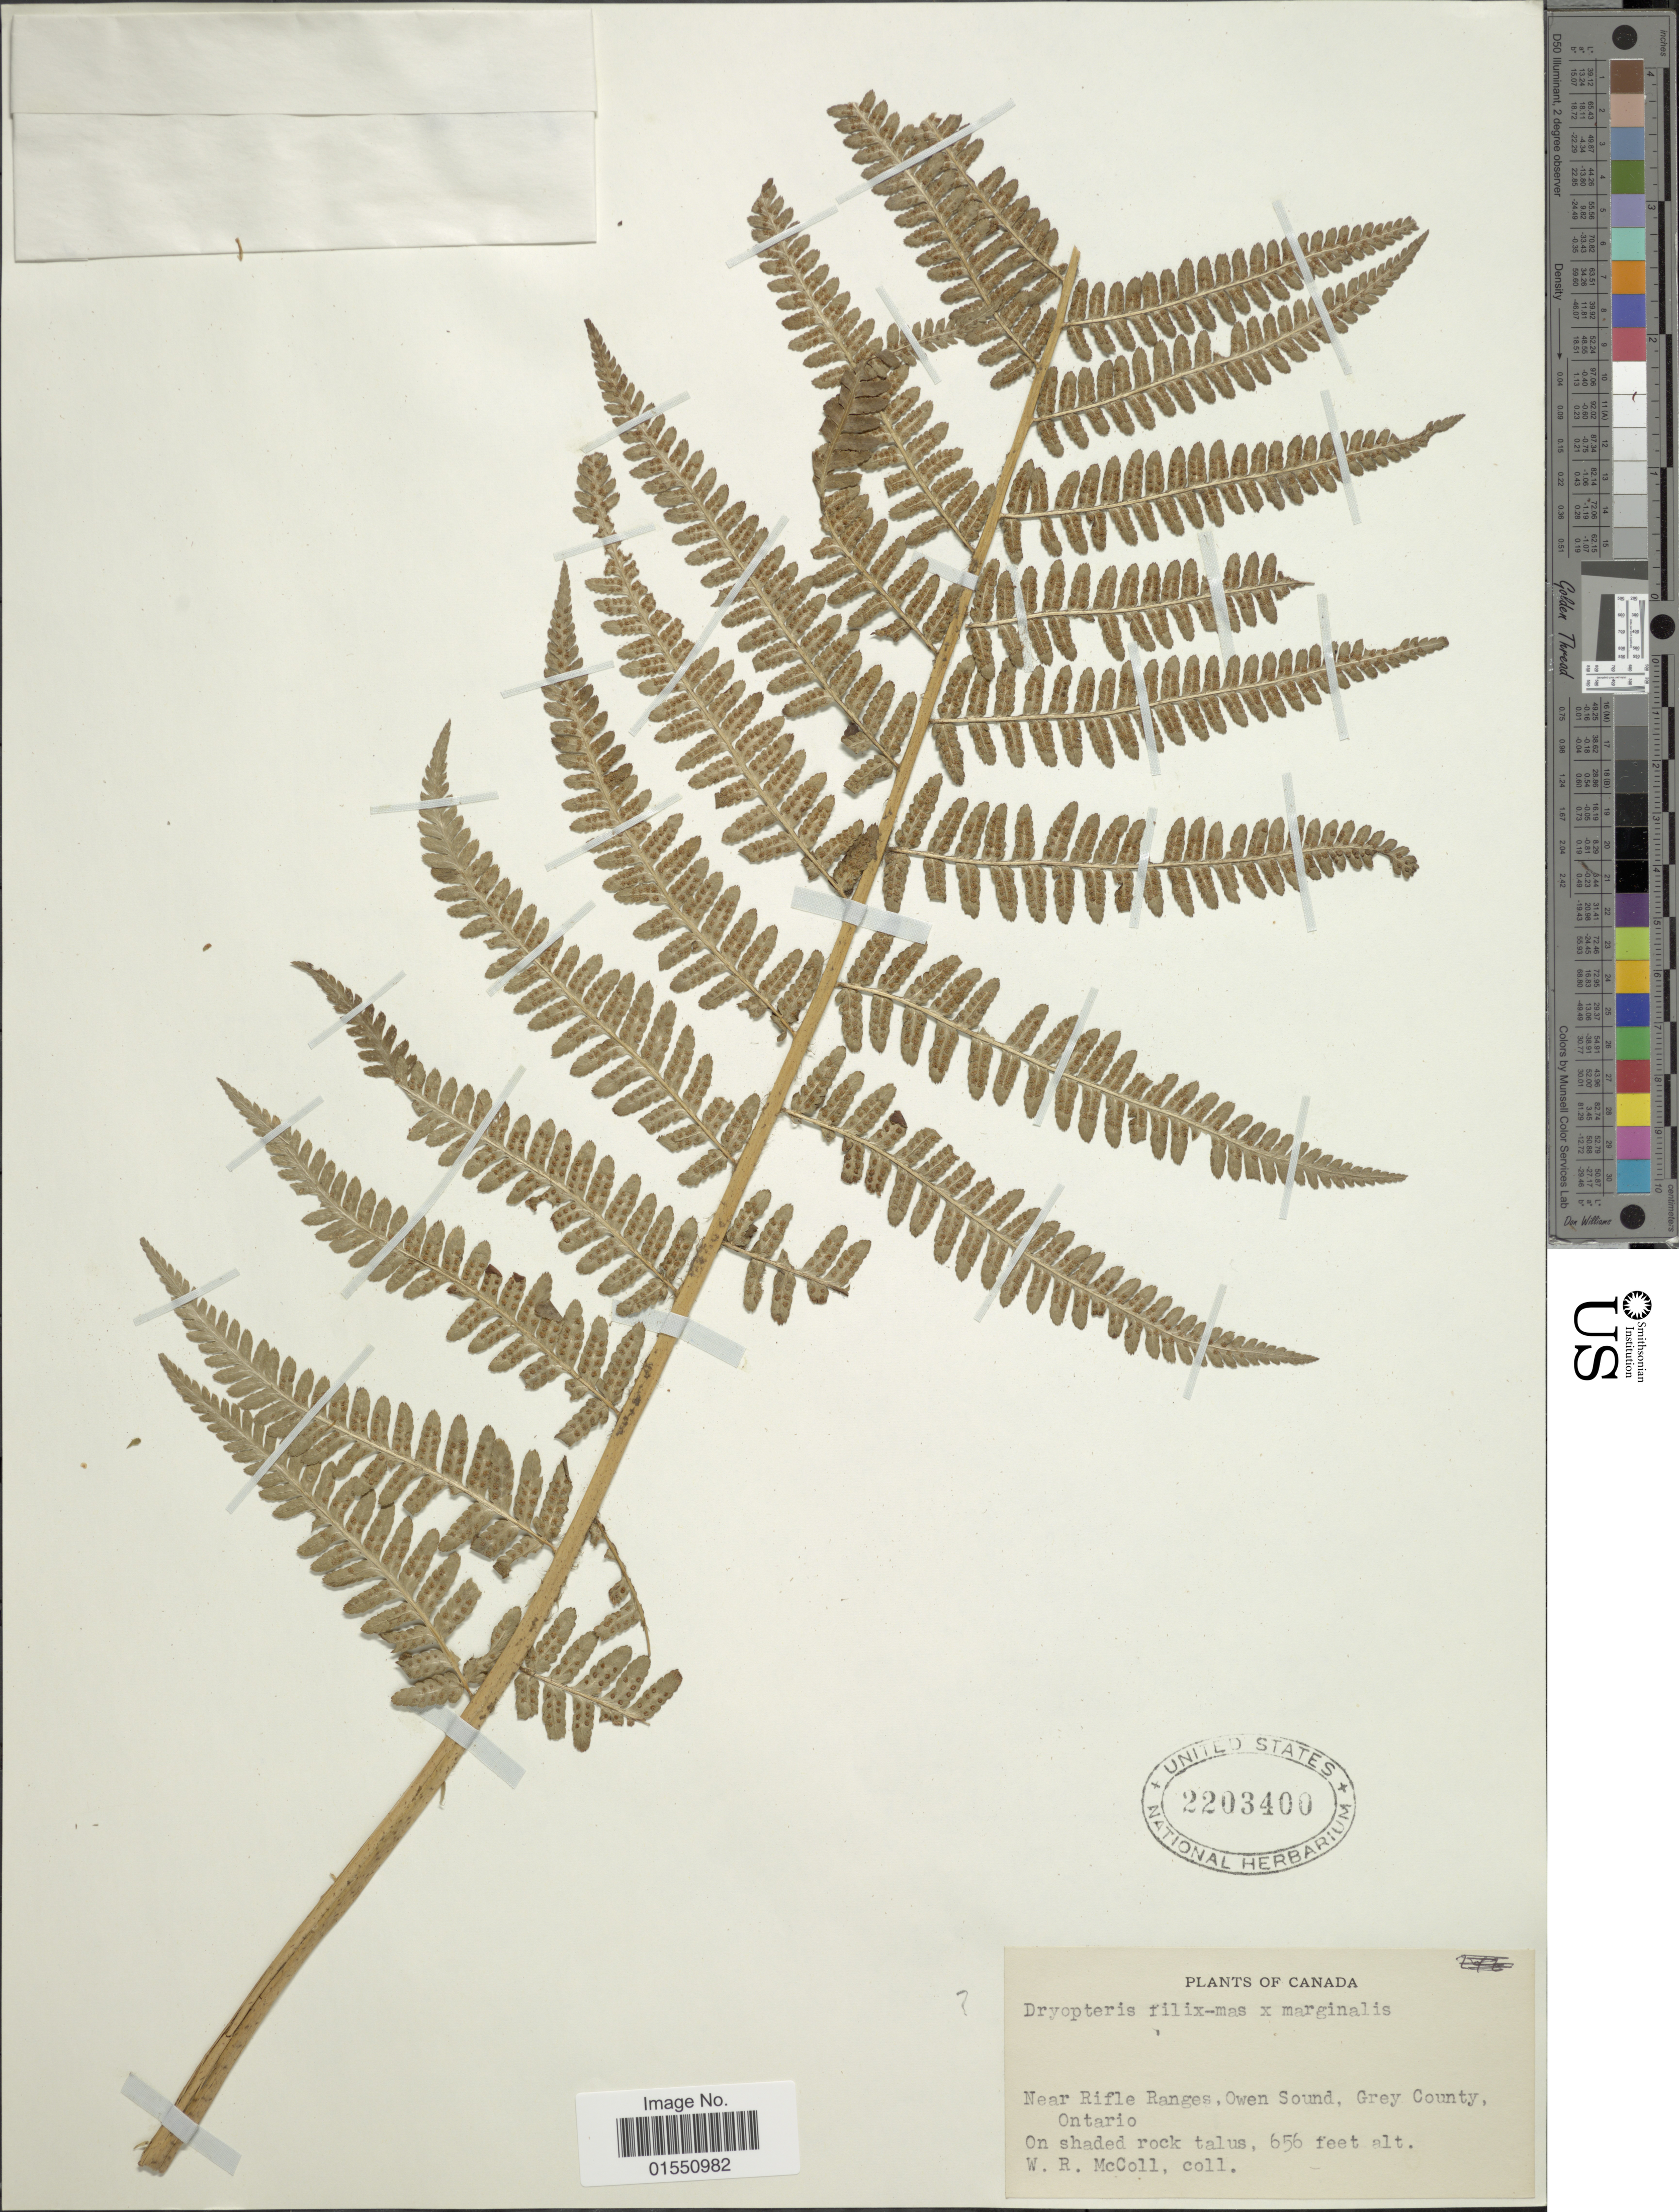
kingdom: Plantae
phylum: Tracheophyta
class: Polypodiopsida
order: Polypodiales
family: Dryopteridaceae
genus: Dryopteris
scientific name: Dryopteris filix-mas x D. marginalis (L.) A. Gray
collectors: W. McColl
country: Canada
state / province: Ontario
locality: Near Rifle Ranges, Owen Sound, Grey County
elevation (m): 200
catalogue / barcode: US 2203400